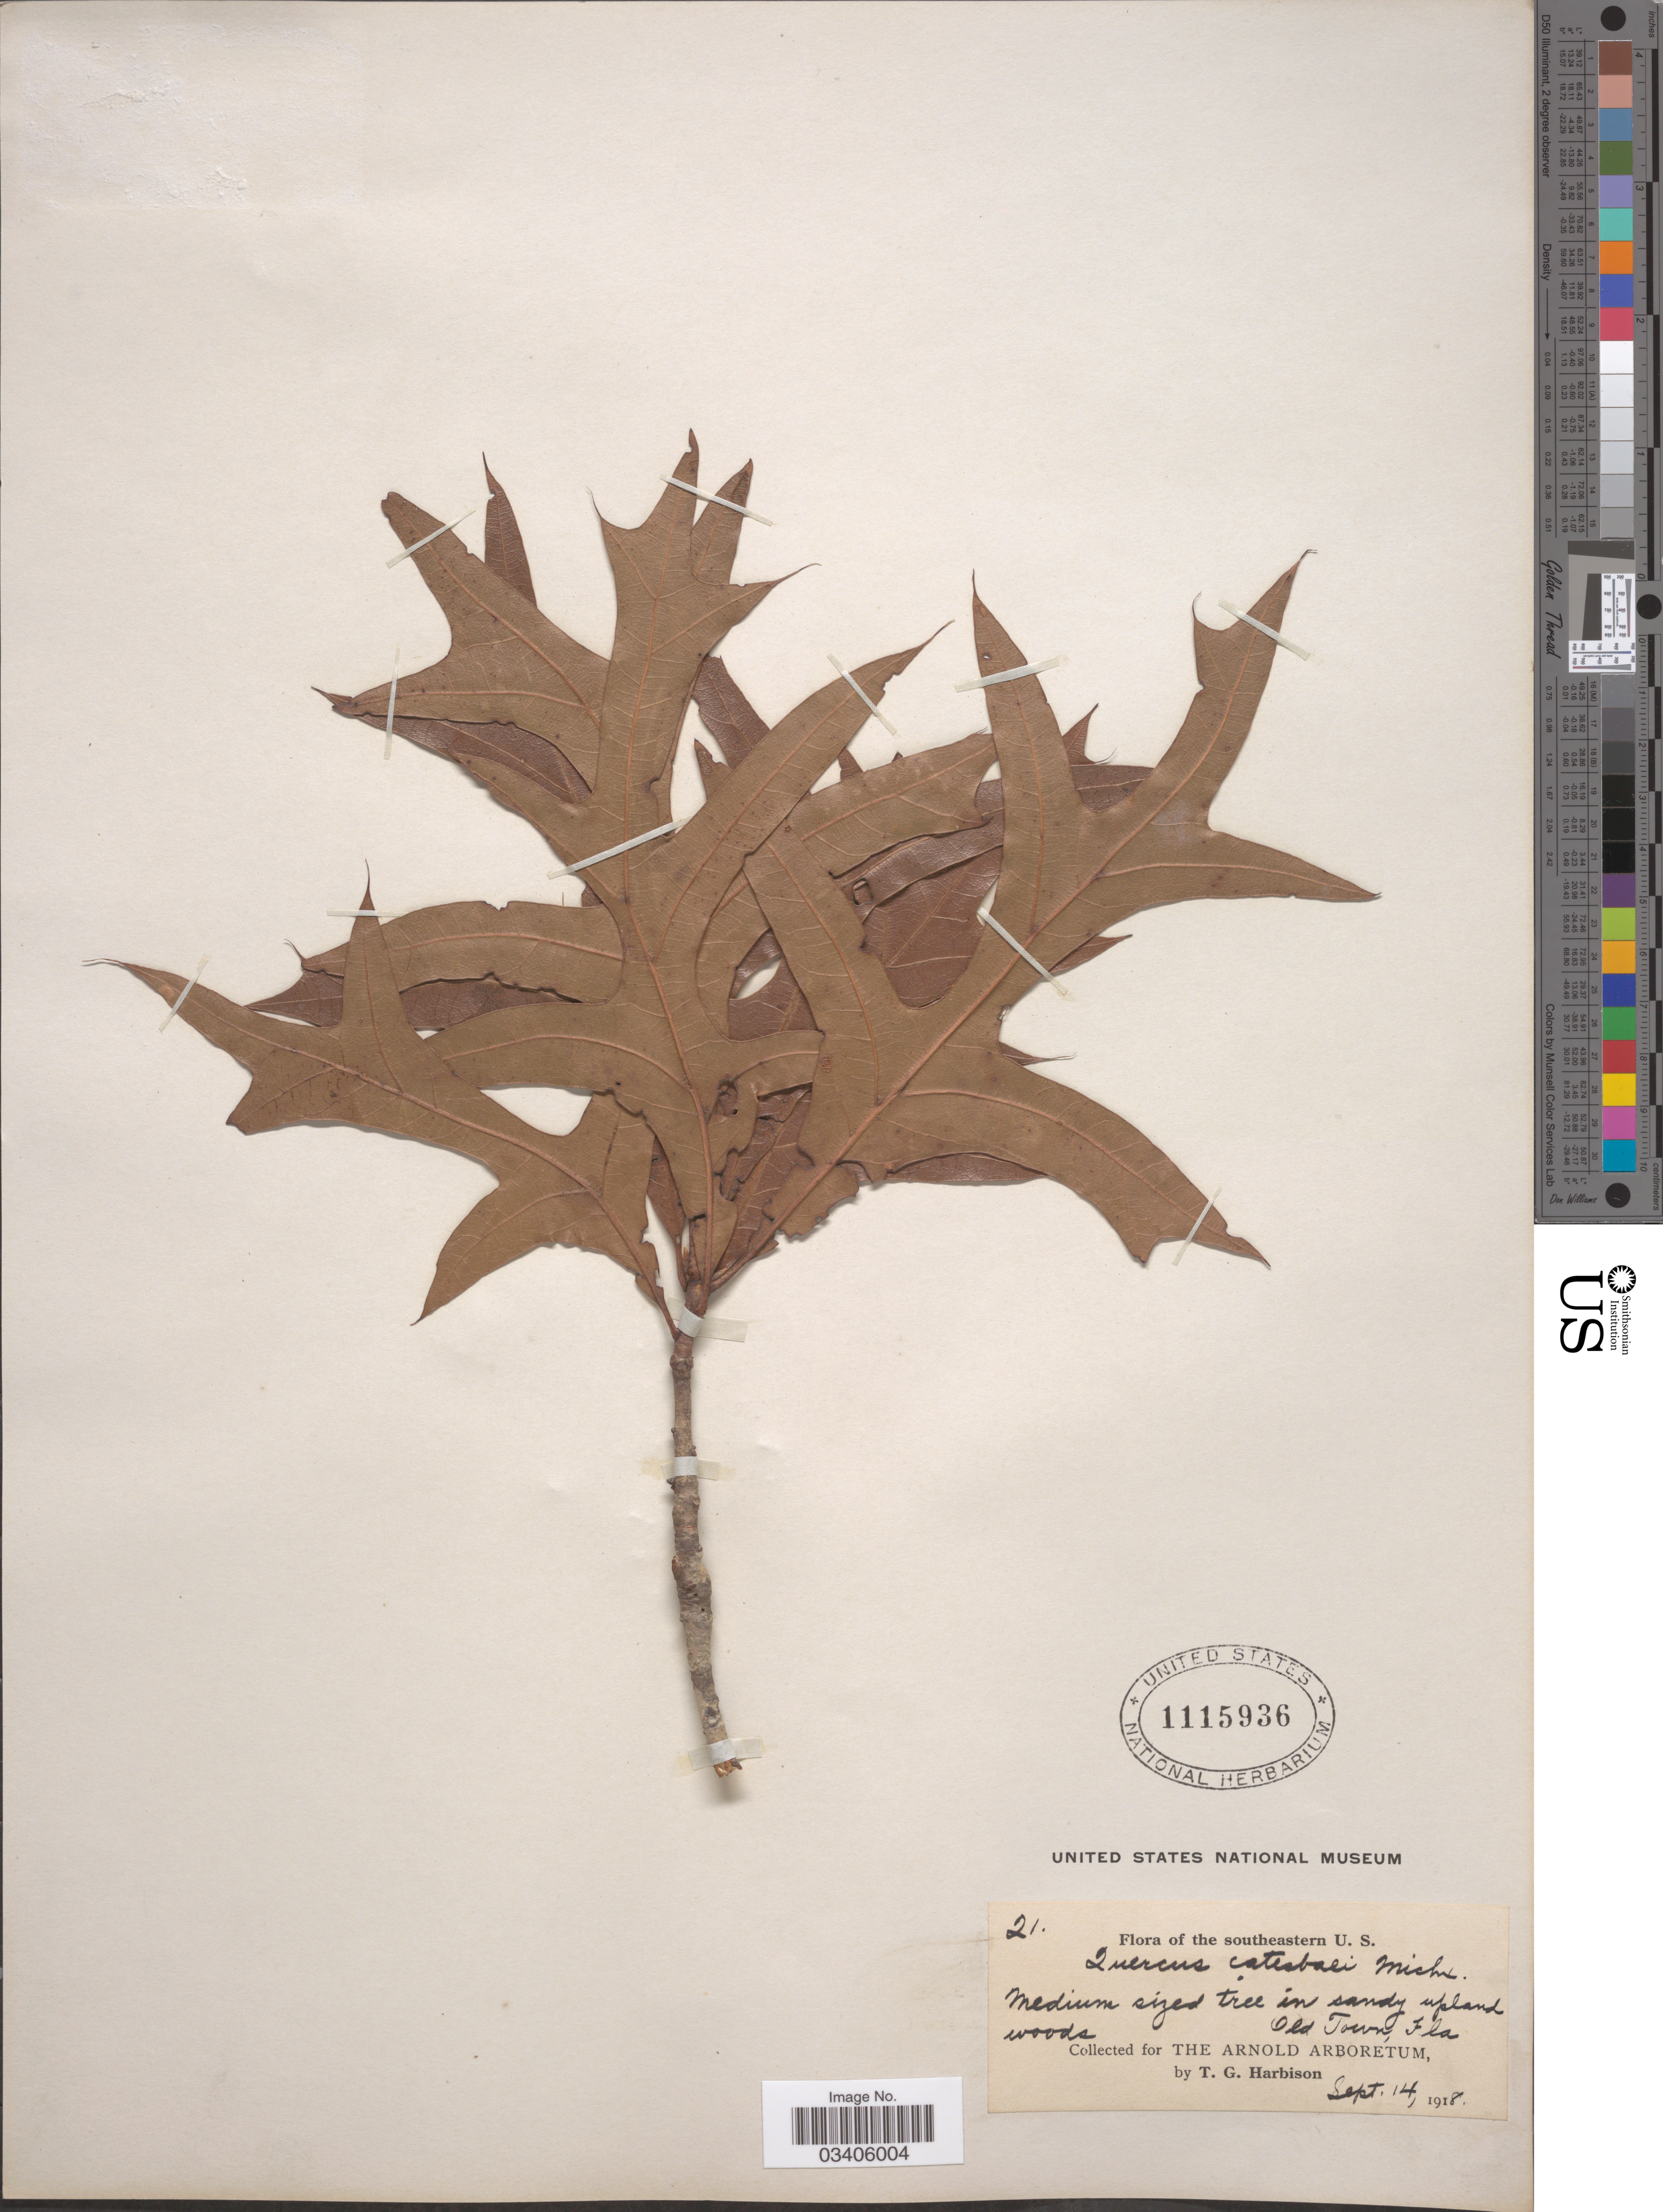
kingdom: Plantae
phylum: Tracheophyta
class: Magnoliopsida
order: Fagales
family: Fagaceae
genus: Quercus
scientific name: Quercus laevis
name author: Walter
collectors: T. Harbison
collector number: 21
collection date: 1918-09-14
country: United States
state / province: Florida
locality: The Southeastern U. S. Old Town.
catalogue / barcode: US 1115936